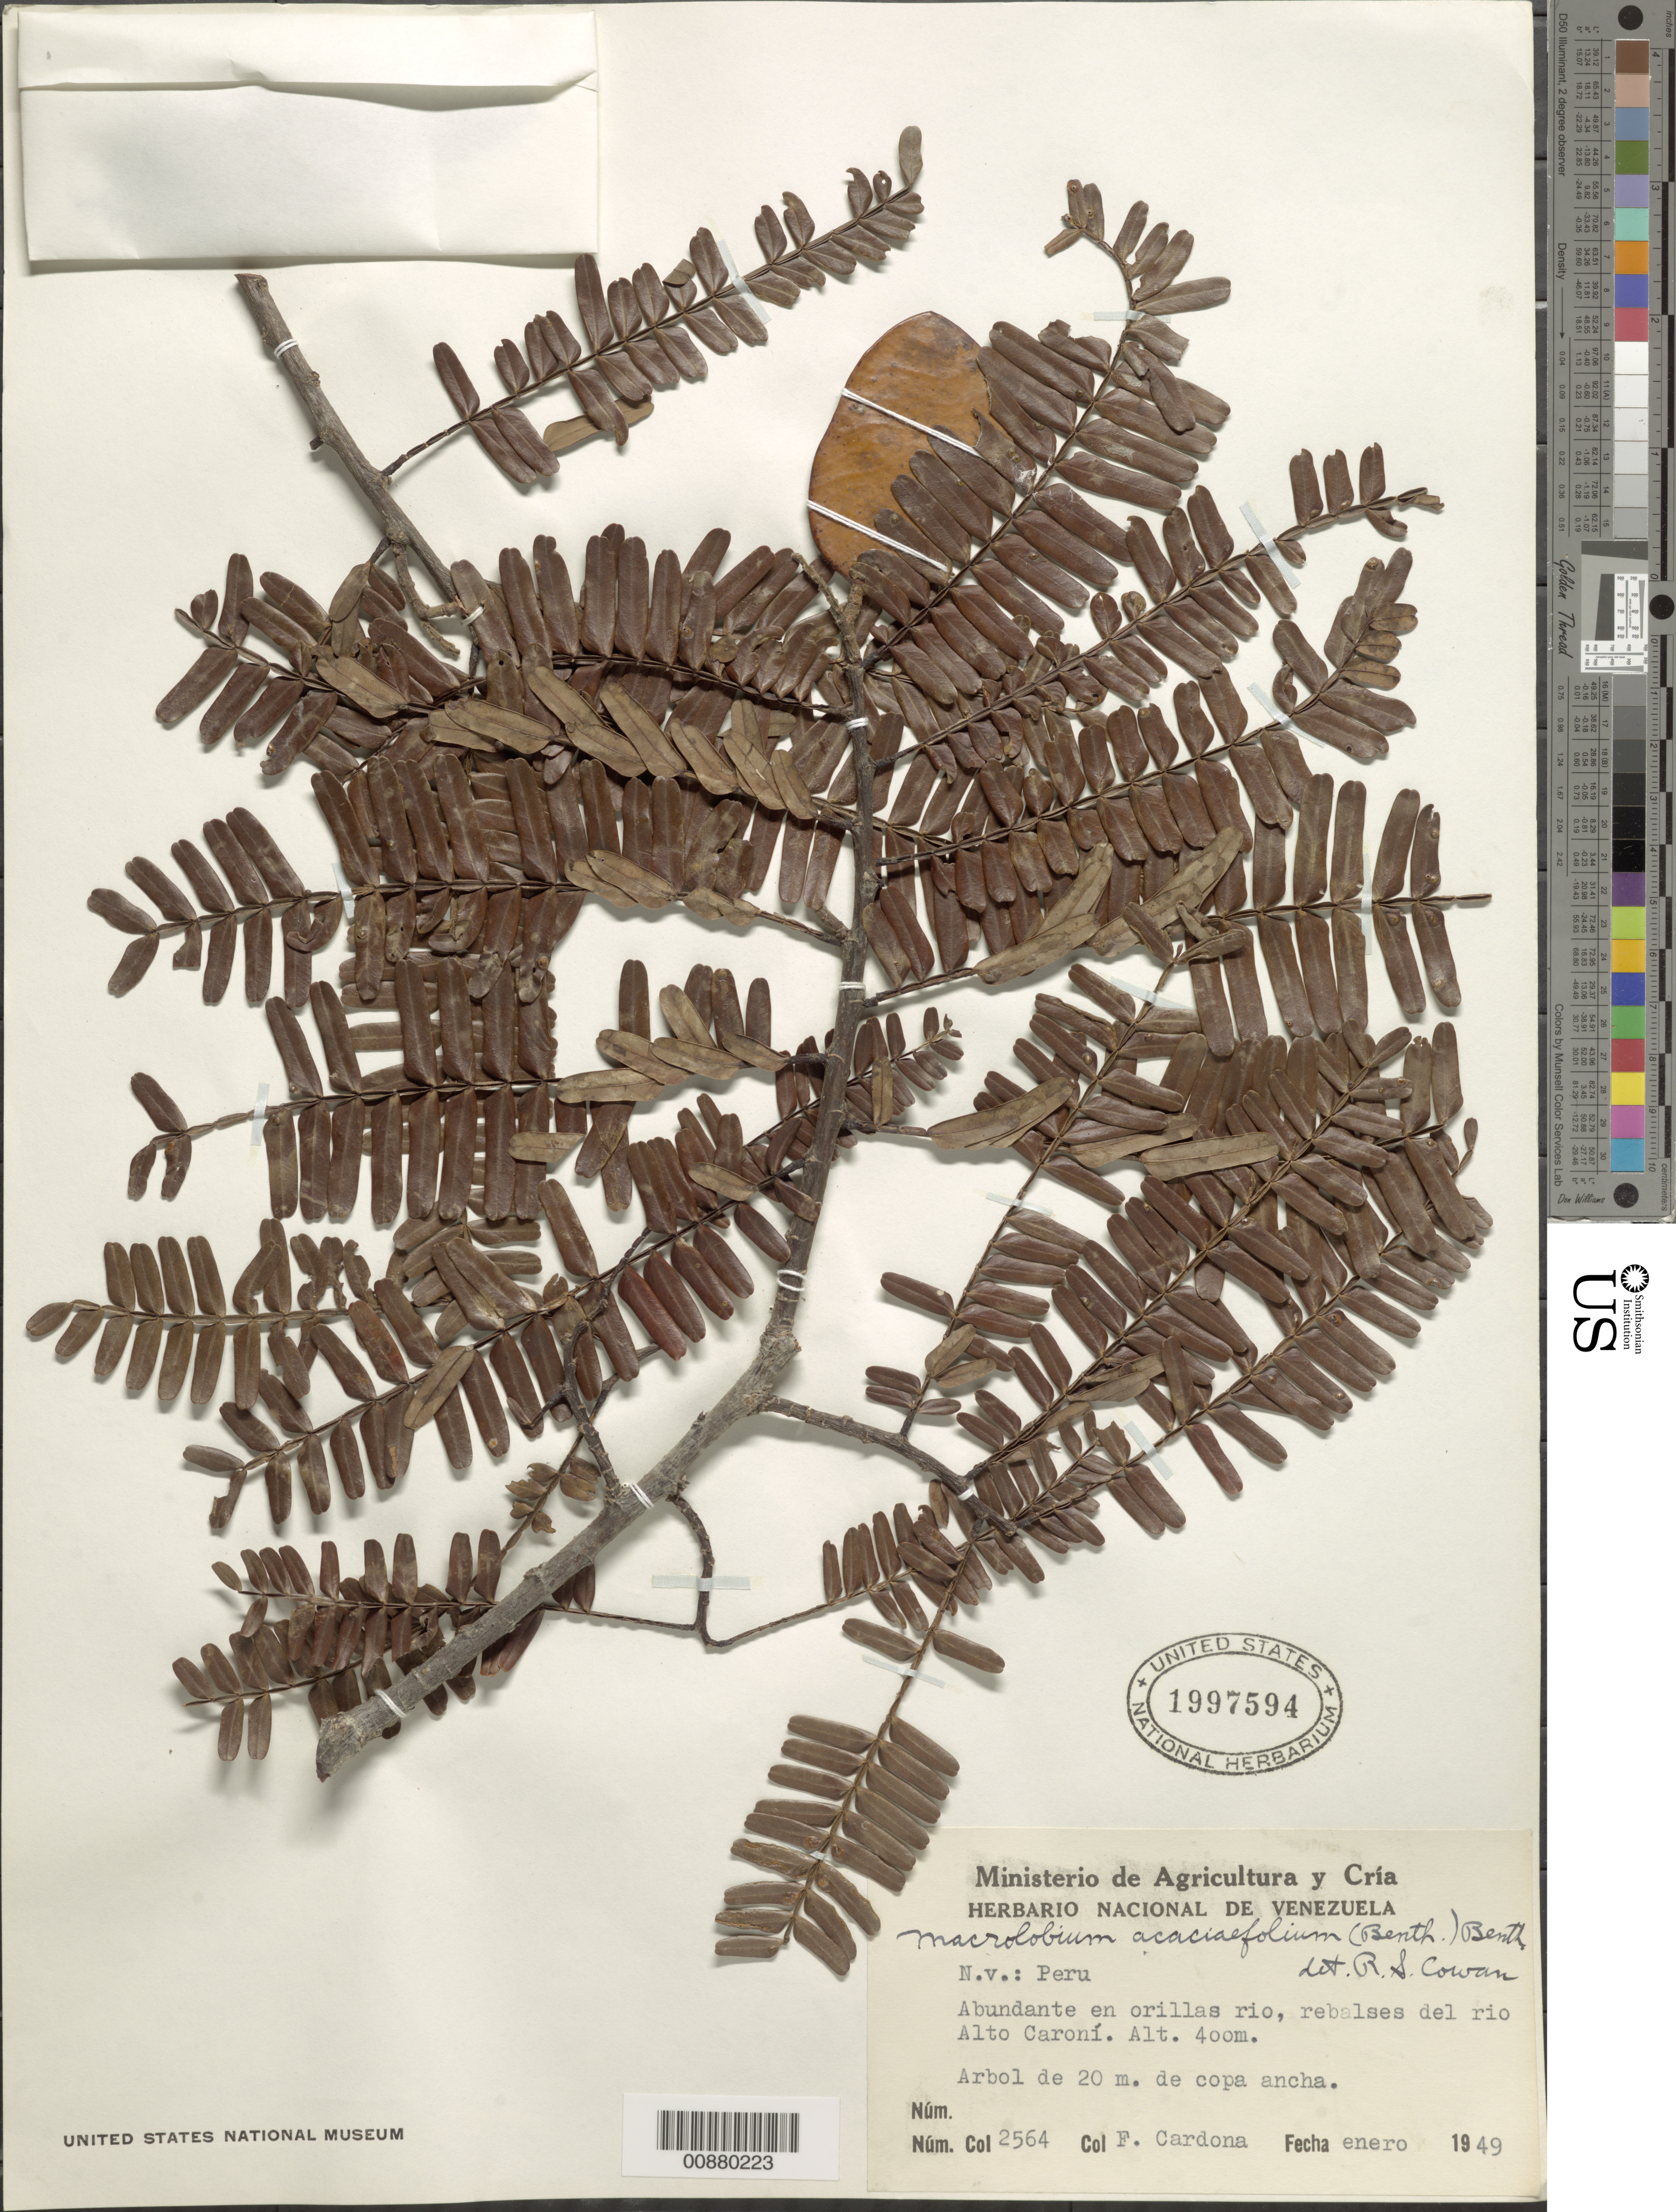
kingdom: Plantae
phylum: Tracheophyta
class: Magnoliopsida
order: Fabales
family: Fabaceae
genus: Macrolobium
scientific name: Macrolobium acaciifolium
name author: (Benth.) Benth.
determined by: Cowan, R. S.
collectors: F. Cardona Puig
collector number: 2564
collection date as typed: Jan-49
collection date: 1949-01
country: Venezuela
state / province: Bolívar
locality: Alto Río Caroní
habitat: Orillas rio, rebalses del rio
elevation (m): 400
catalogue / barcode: US 1997594